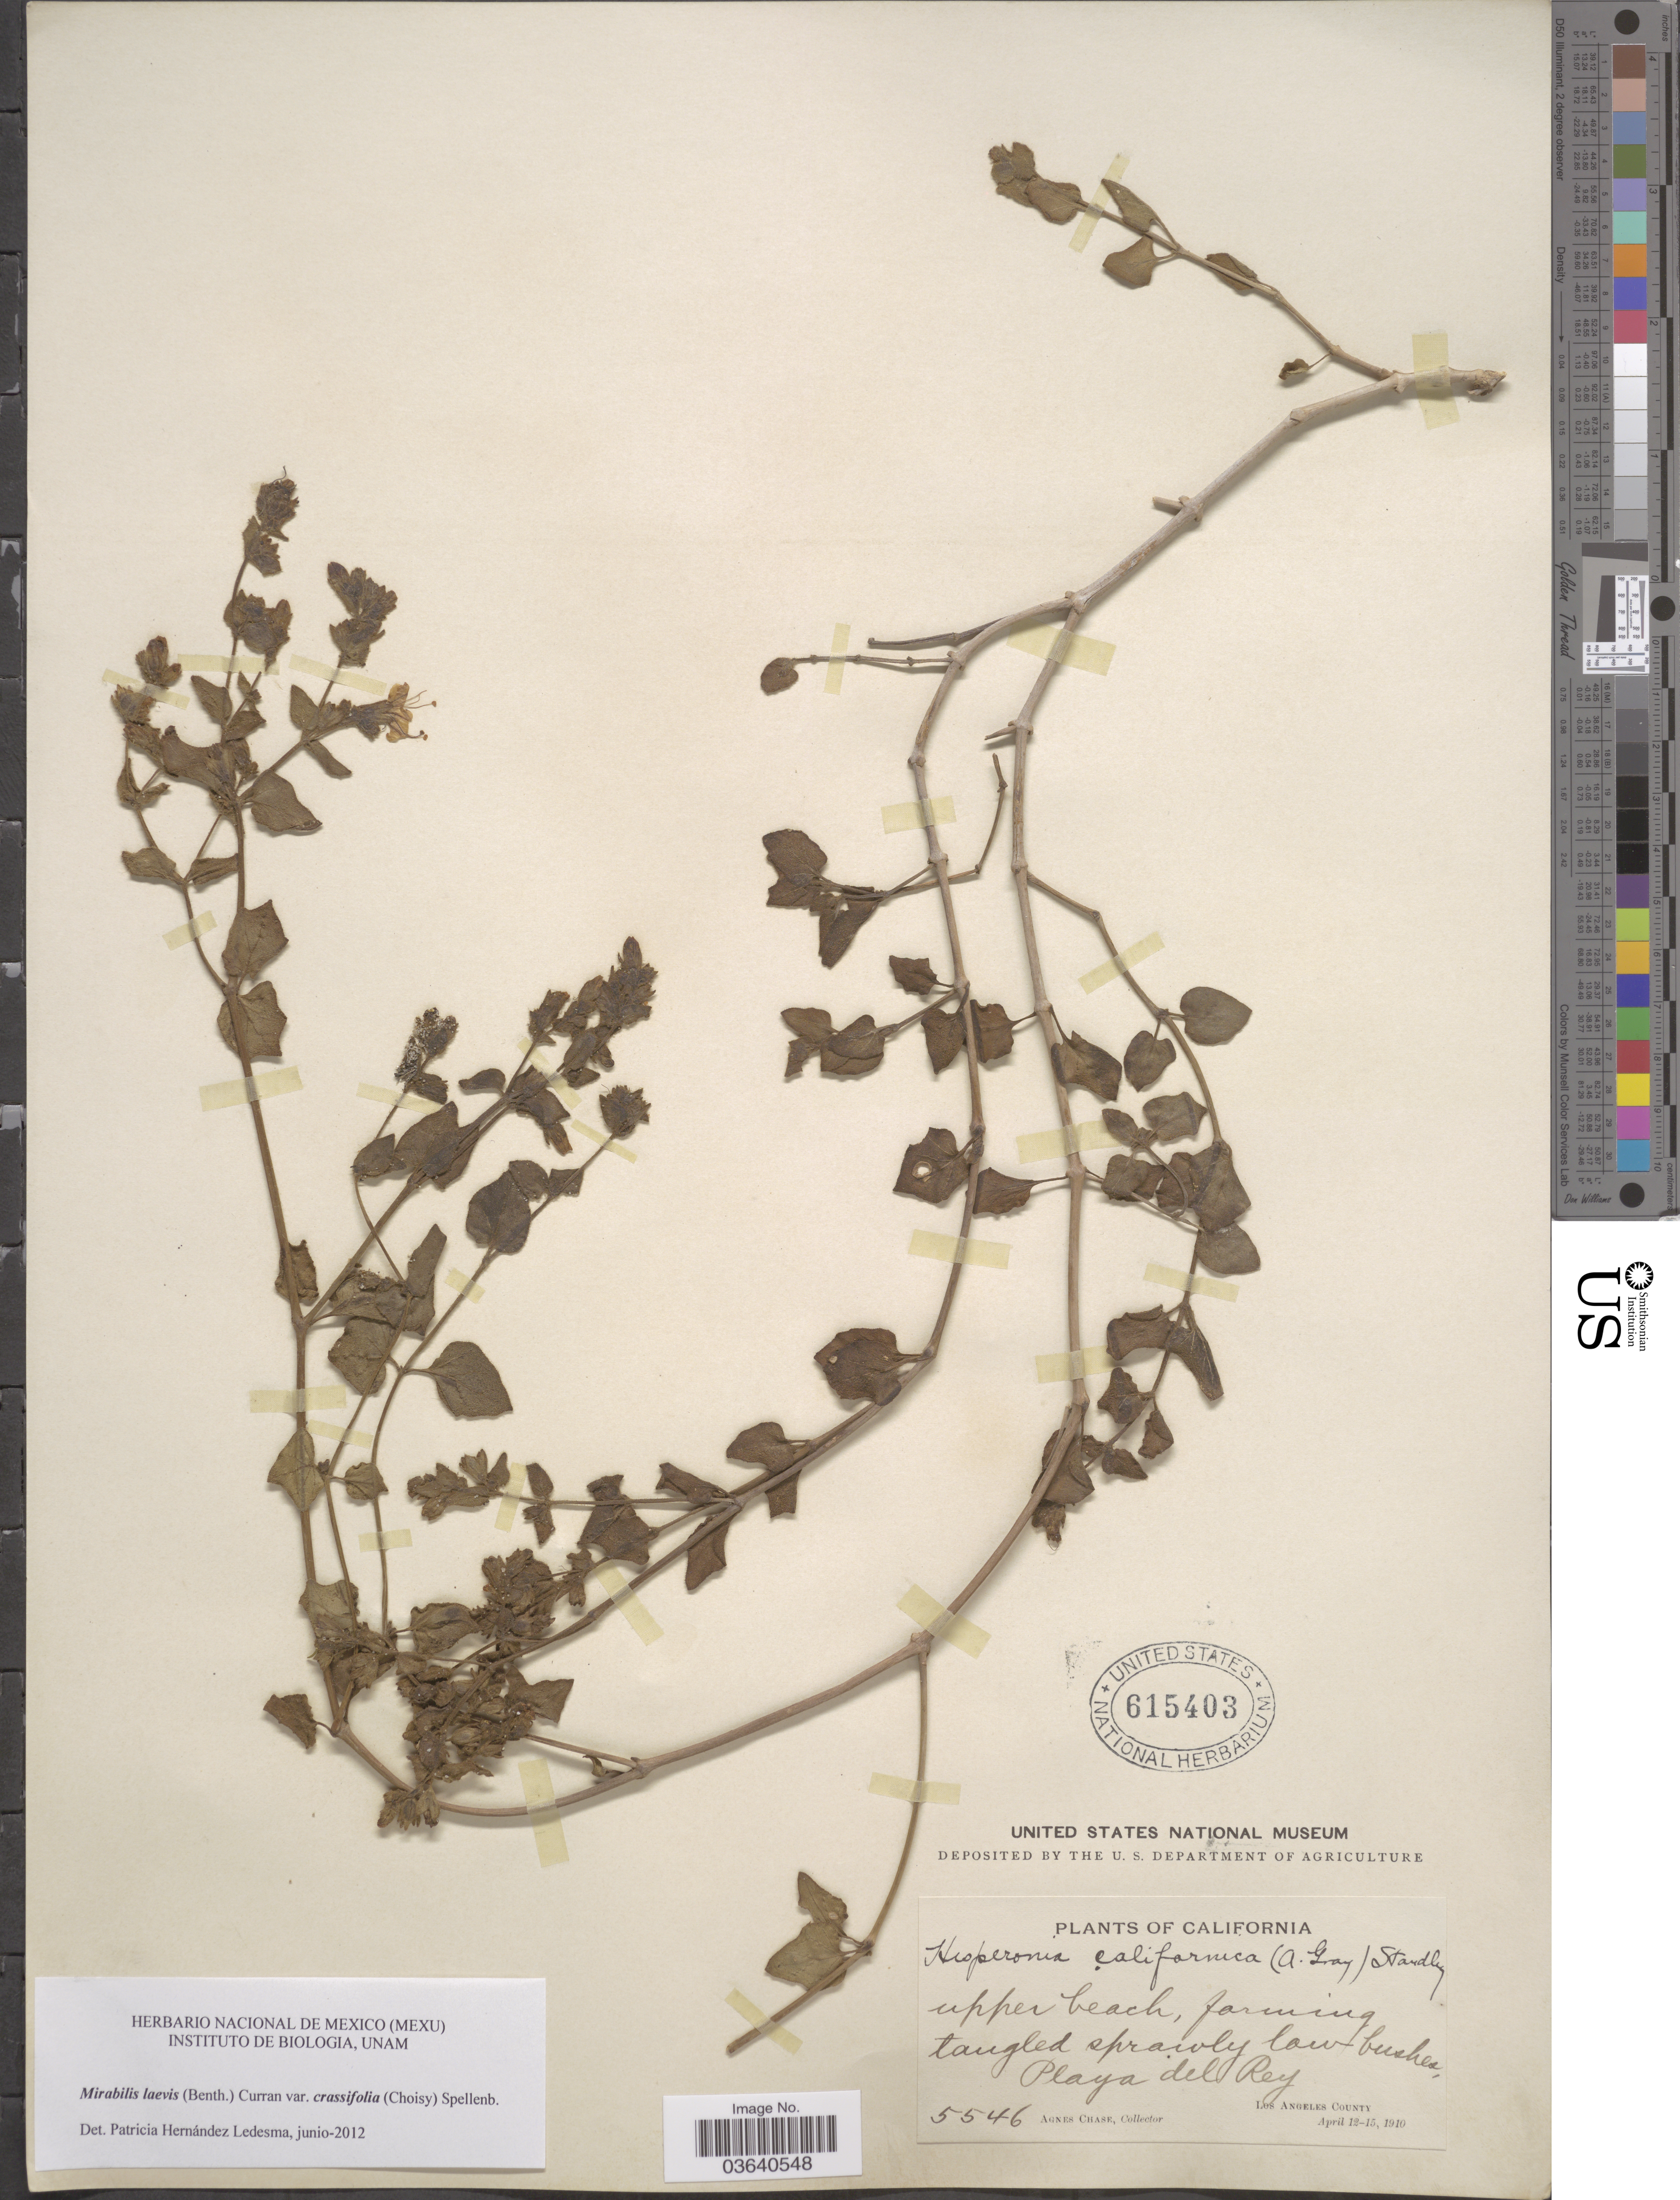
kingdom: Plantae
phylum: Tracheophyta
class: Magnoliopsida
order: Caryophyllales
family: Nyctaginaceae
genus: Mirabilis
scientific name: Mirabilis laevis var. crassifolia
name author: (Choisy) Spellenb.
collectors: A. Chase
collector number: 5546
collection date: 1910-04-12/1910-04-15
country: United States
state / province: California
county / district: Los Angeles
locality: Playa del Rey. Los Angeles County.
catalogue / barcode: US 615403